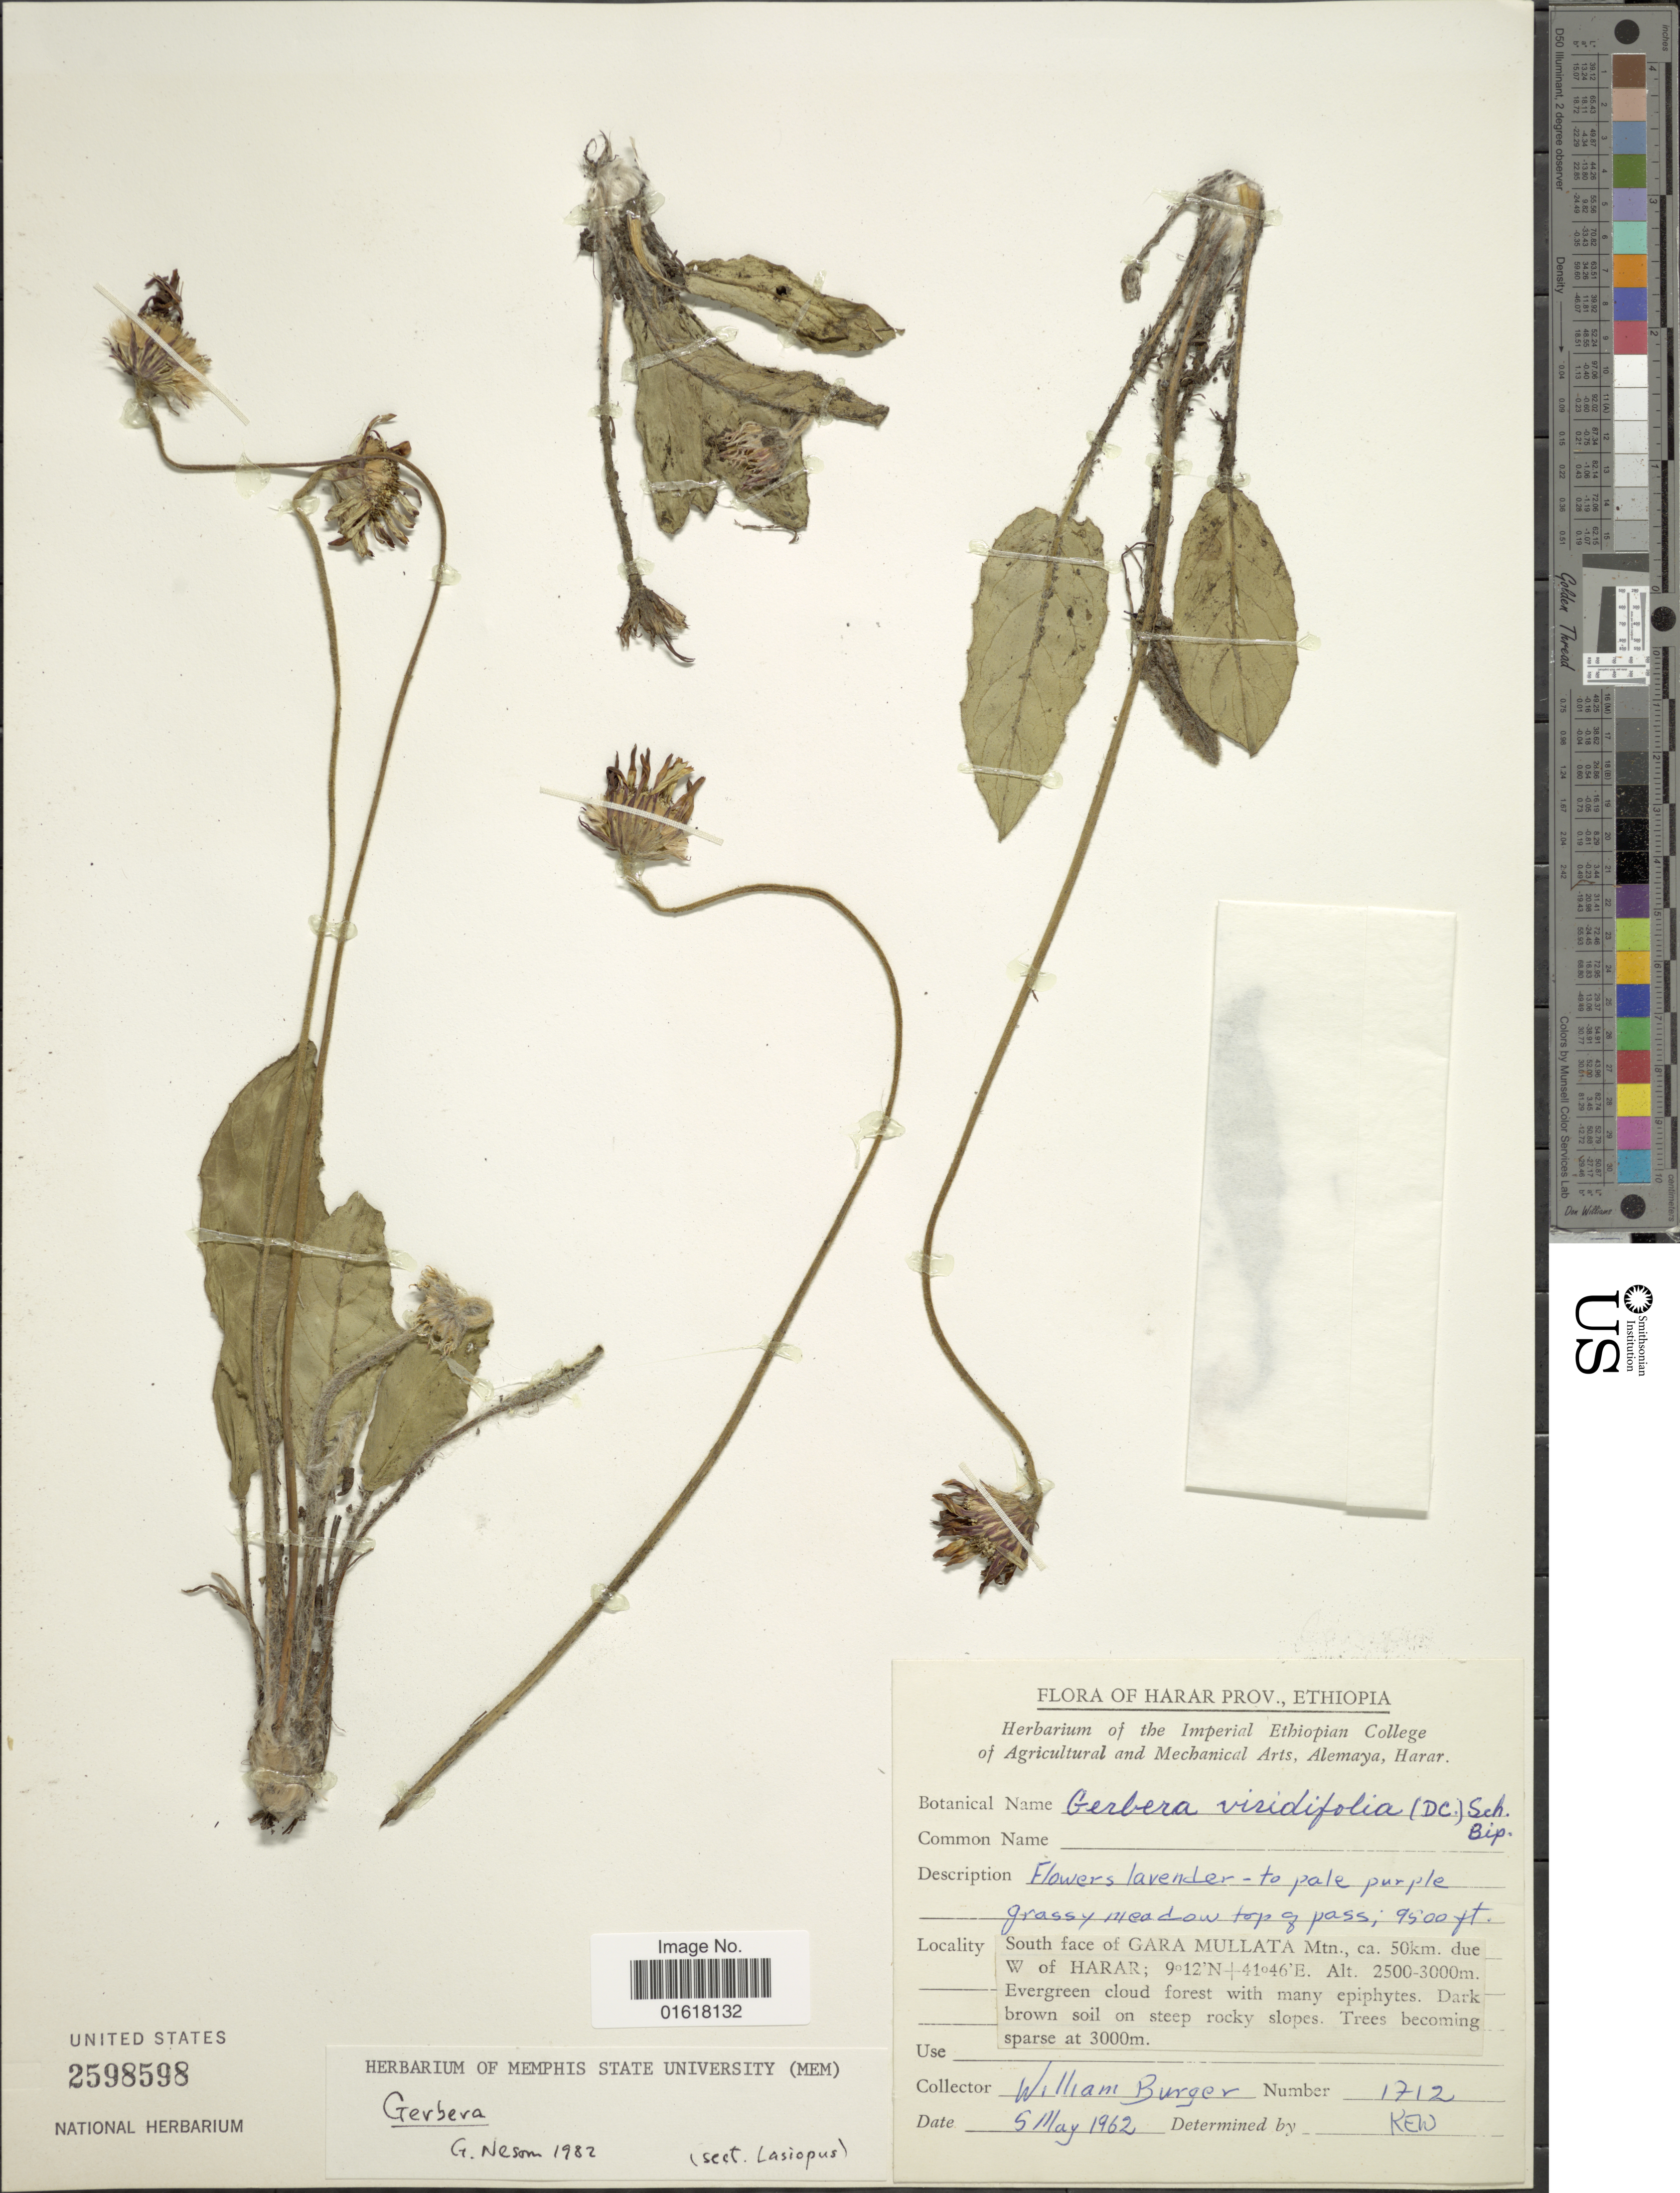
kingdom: Plantae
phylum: Tracheophyta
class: Magnoliopsida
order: Asterales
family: Asteraceae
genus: Gerbera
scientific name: Gerbera viridifolia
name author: (DC.) Sch. Bip.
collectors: W. Burger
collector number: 1712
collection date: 1962-05-05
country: Ethiopia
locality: Harar Prov., South face of Gara Mullata Mtn., 50km. due W of Harar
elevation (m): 3000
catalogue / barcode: US 2598598